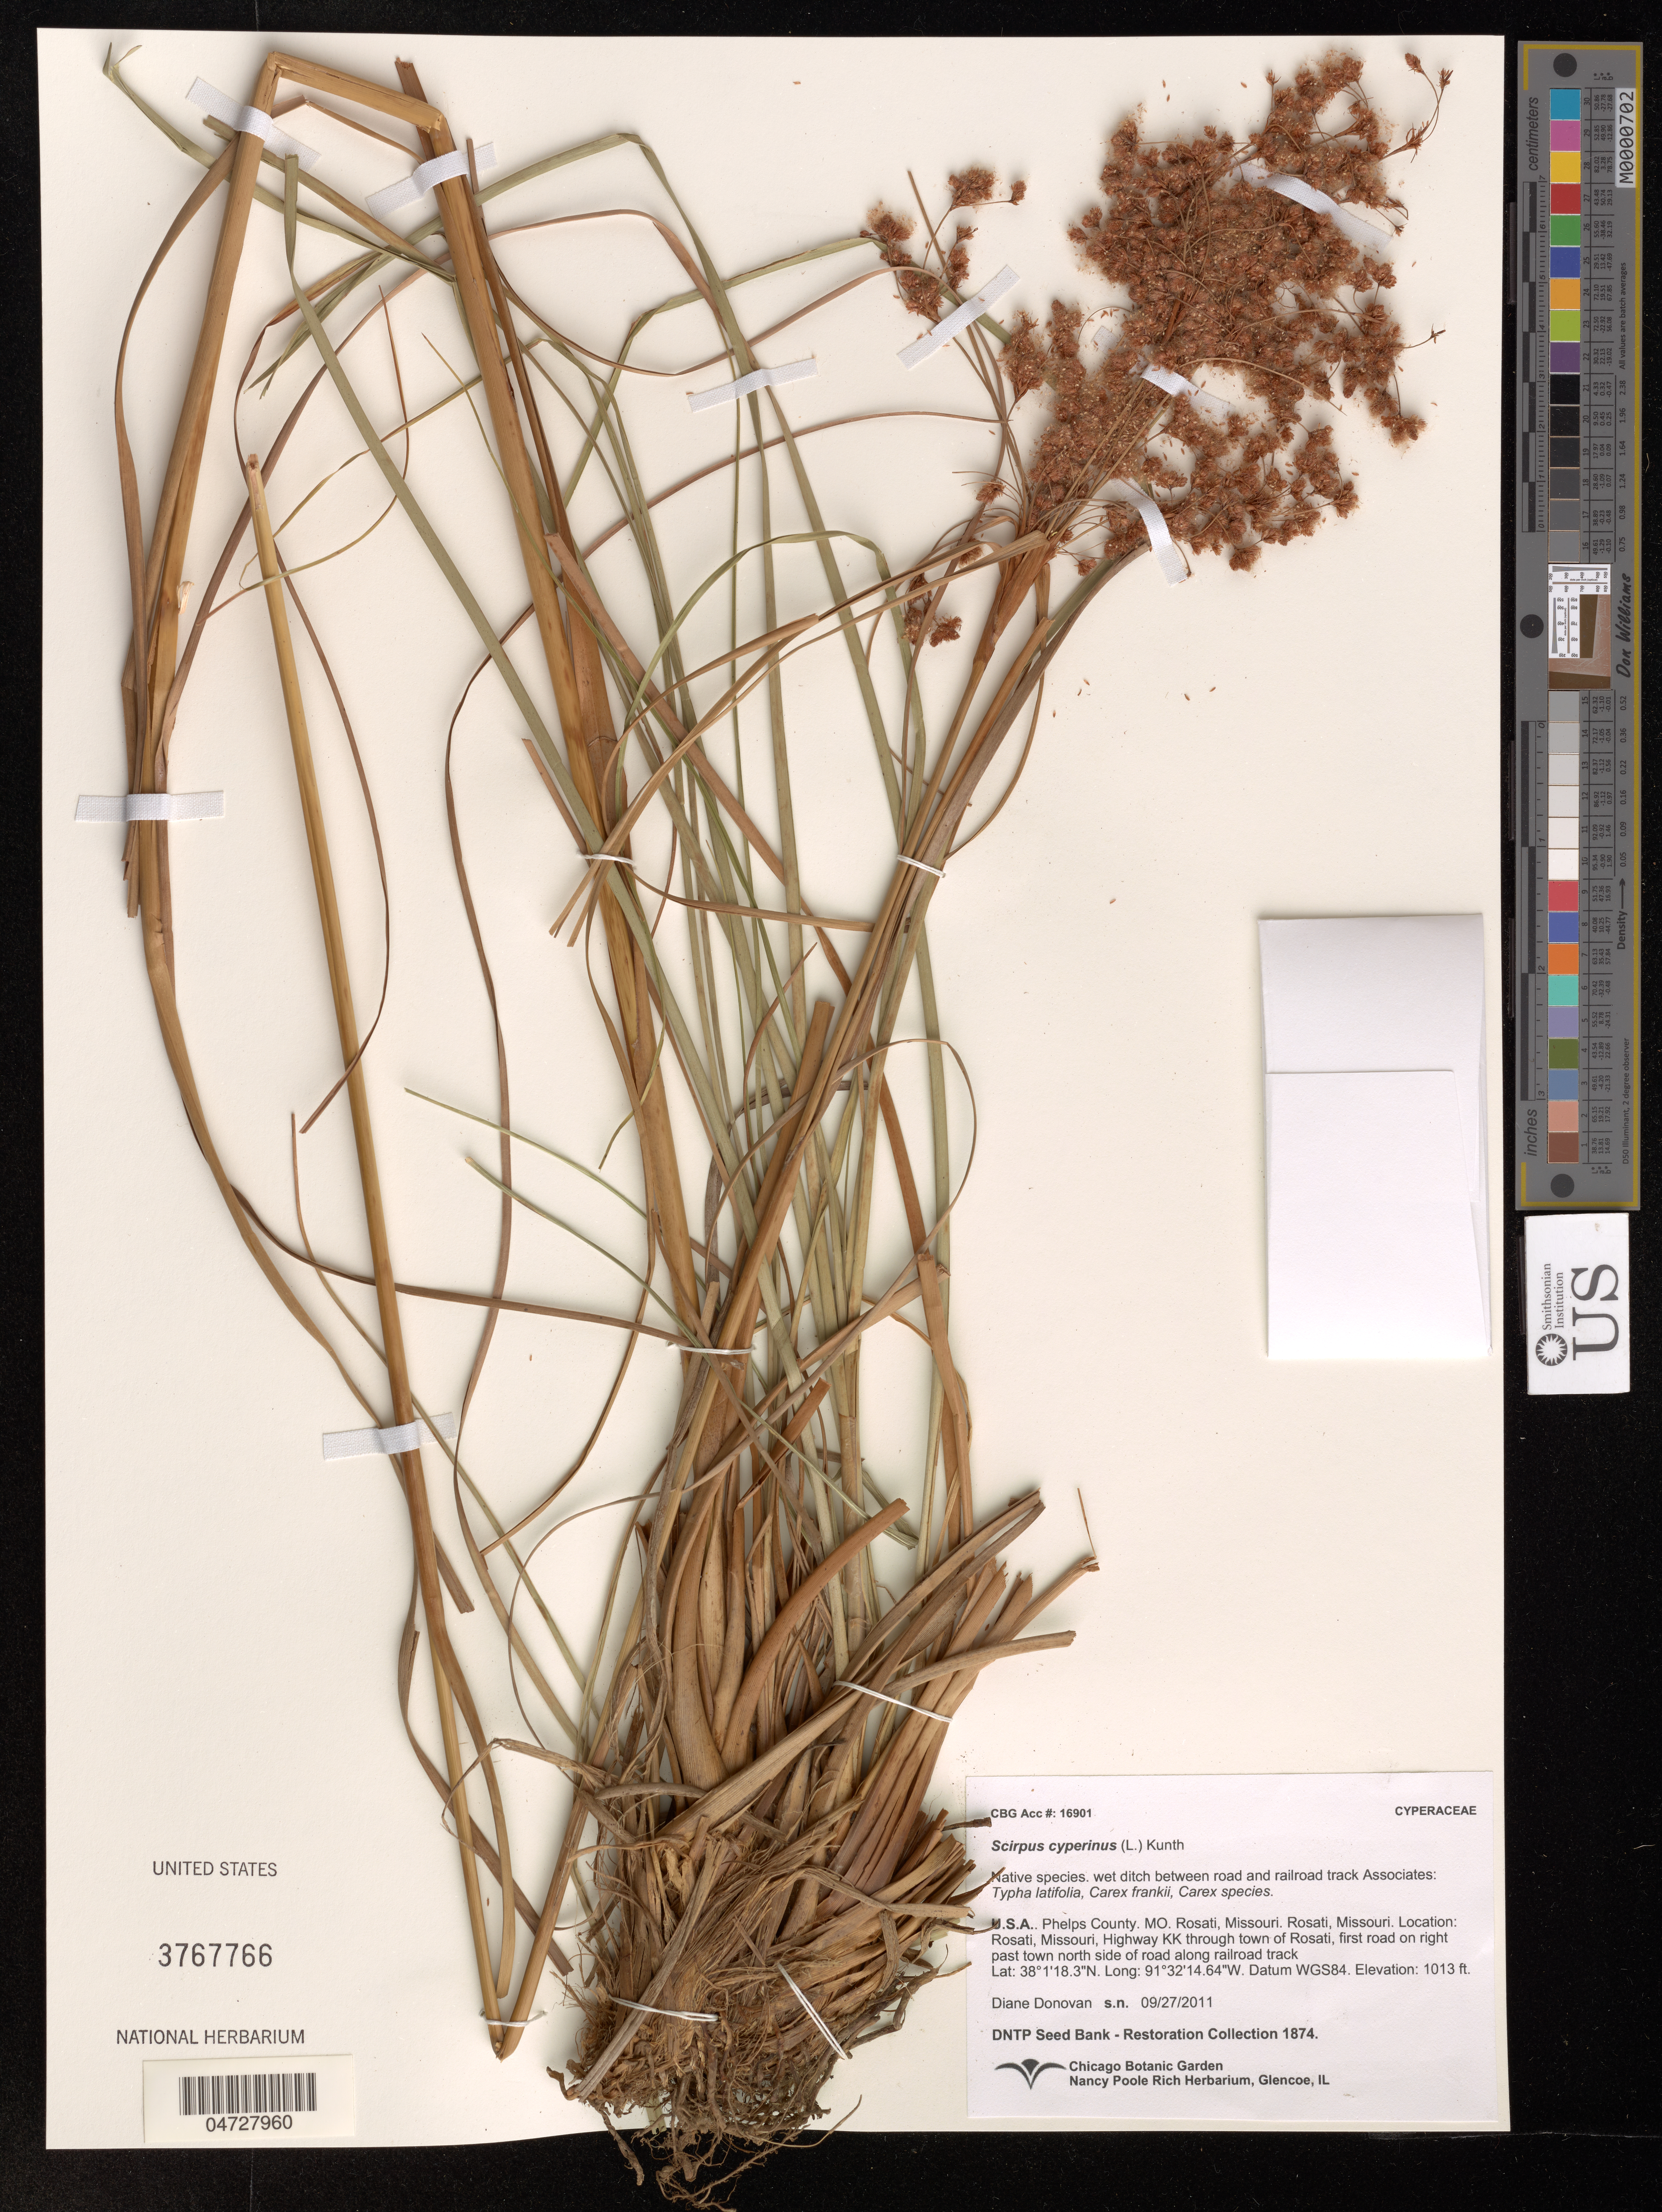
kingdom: Plantae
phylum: Tracheophyta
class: Liliopsida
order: Poales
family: Cyperaceae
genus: Scirpus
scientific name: Scirpus cyperinus (L.) Kunth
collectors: D. Donovan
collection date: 2011-09-27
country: United States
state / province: Missouri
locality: Phelps County, Rosati, Missouri, Highway KK through town of Rosati, first road on right past town north side of road along railroad track.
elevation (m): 309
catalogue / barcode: US 3767766